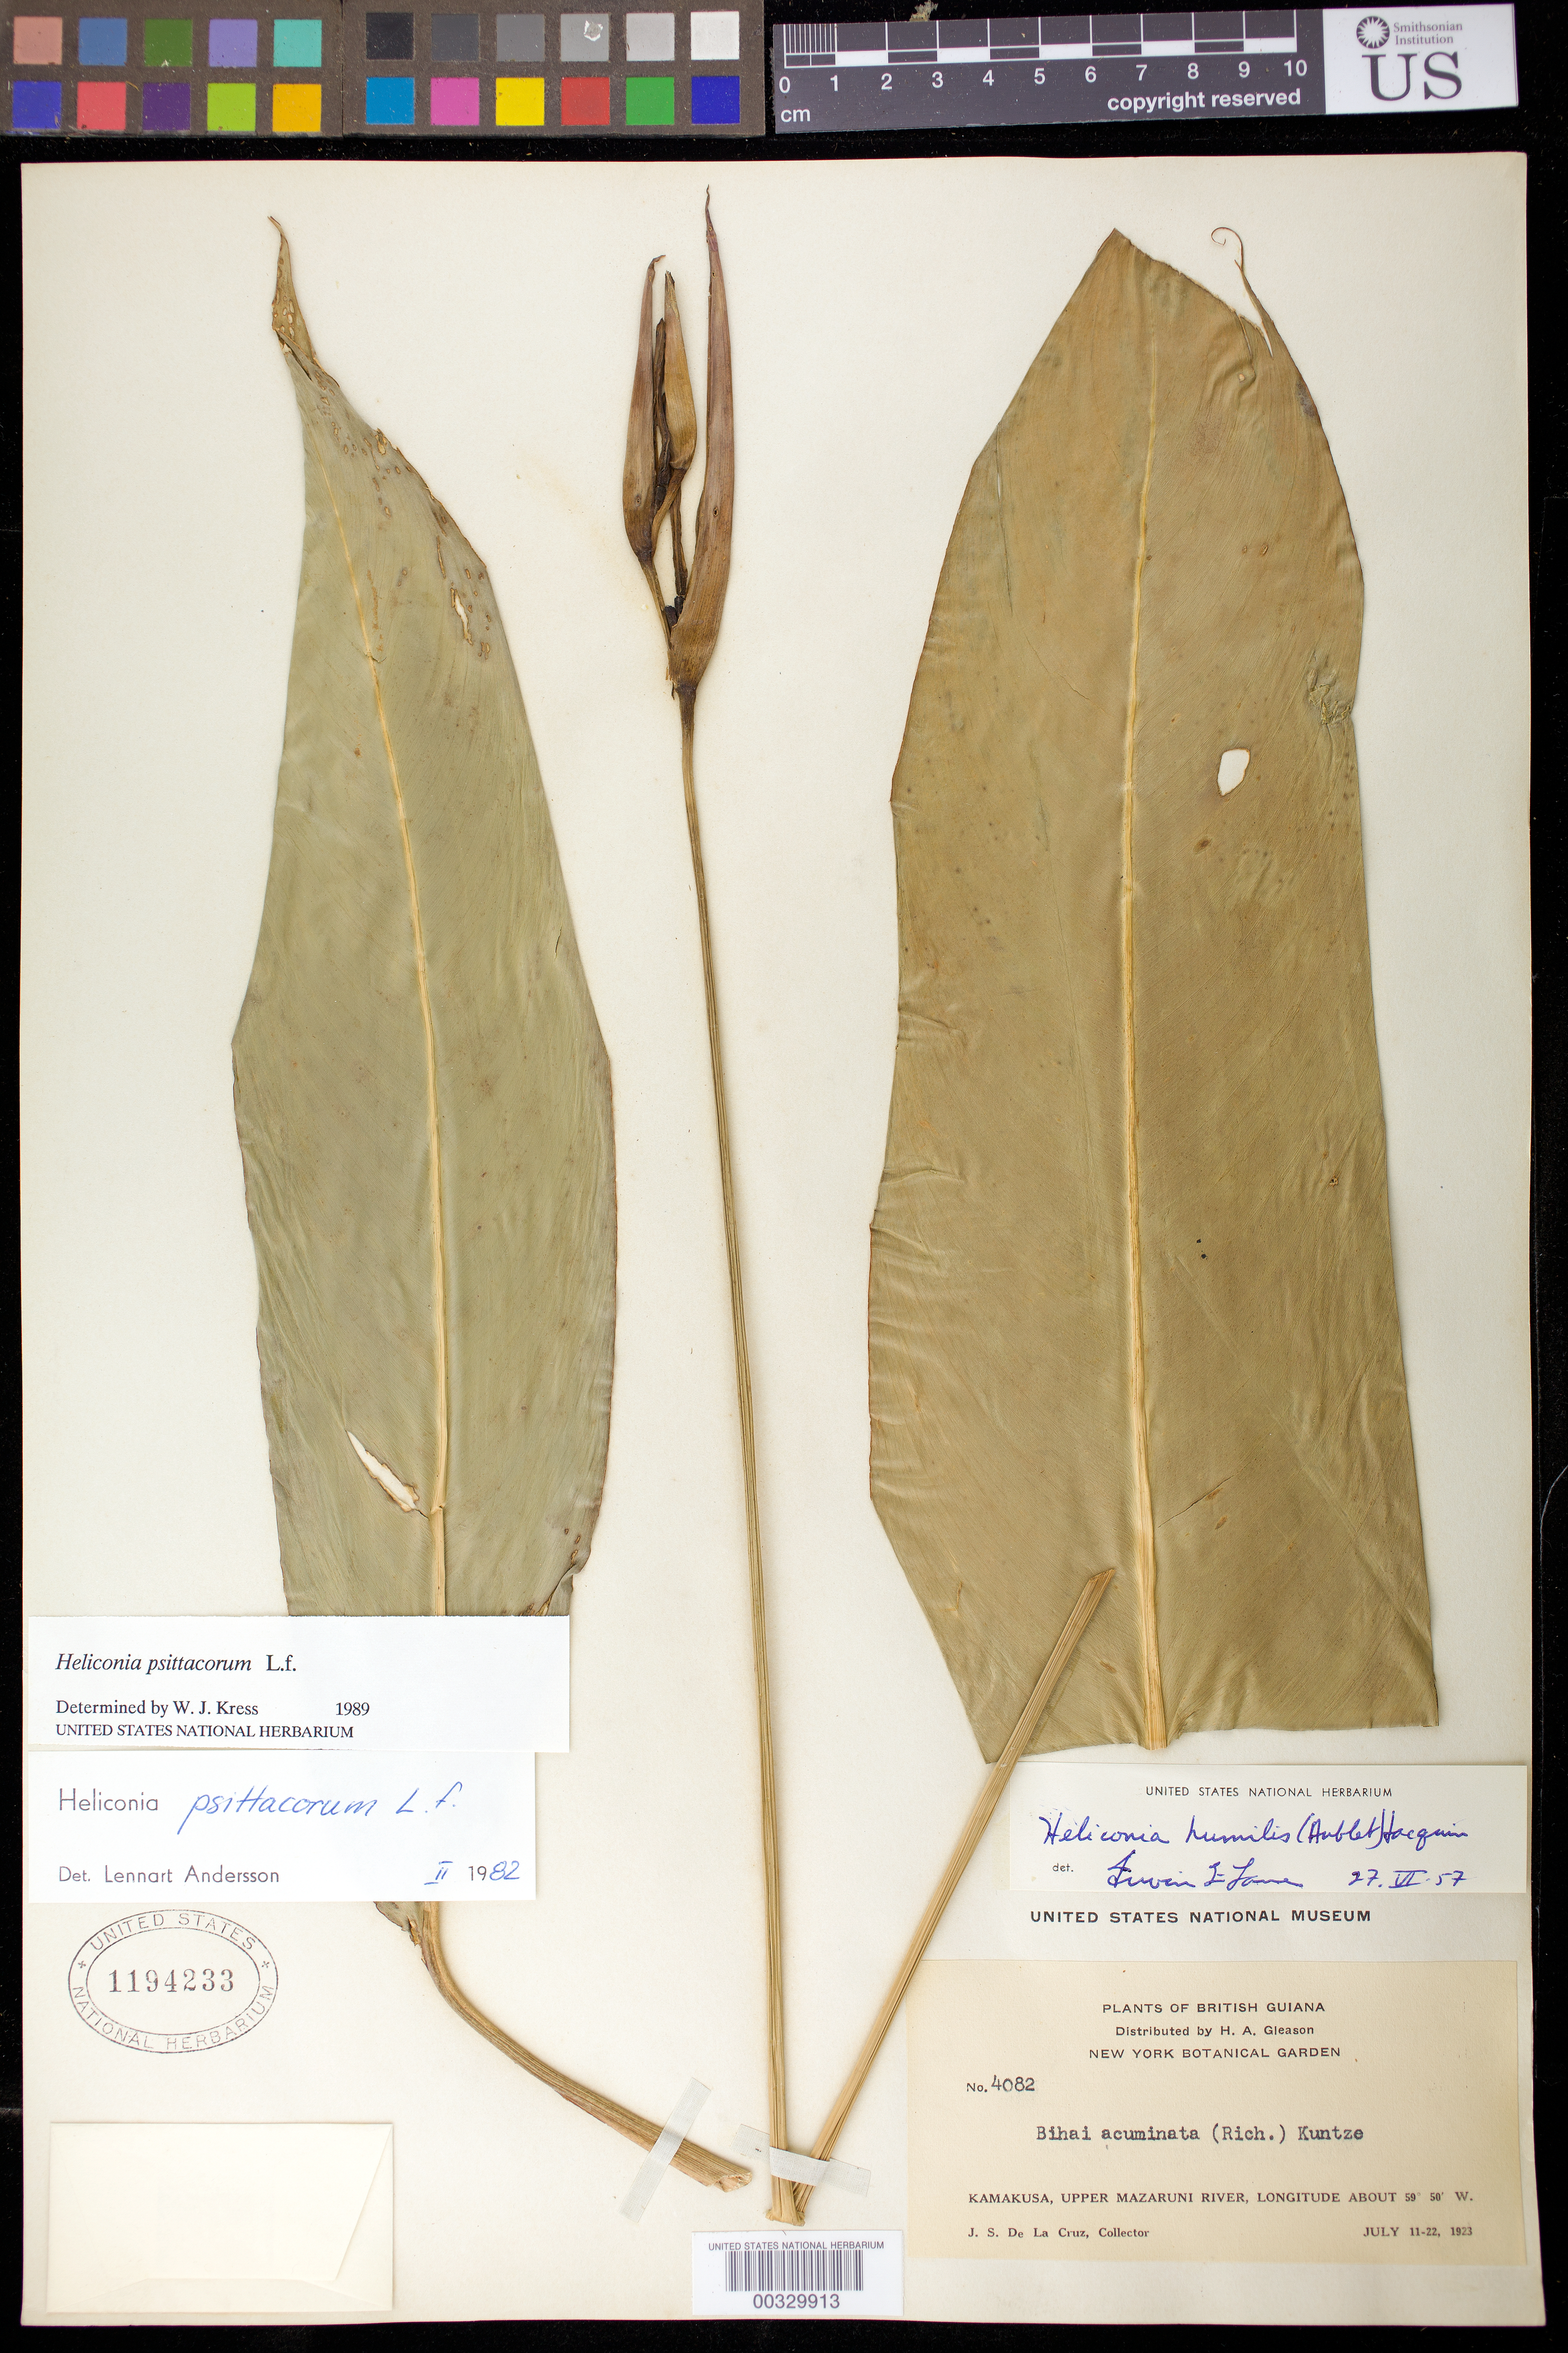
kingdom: Plantae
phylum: Tracheophyta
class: Liliopsida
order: Zingiberales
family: Heliconiaceae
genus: Heliconia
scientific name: Heliconia psittacorum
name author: L. f.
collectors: J. S. de la Cruz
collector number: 4082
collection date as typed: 11 Jul 1923 to 22 Jul 1923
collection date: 1923-07-11/1923-07-22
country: Guyana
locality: Kamakusa, upper mazaruni river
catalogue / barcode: US 1194233